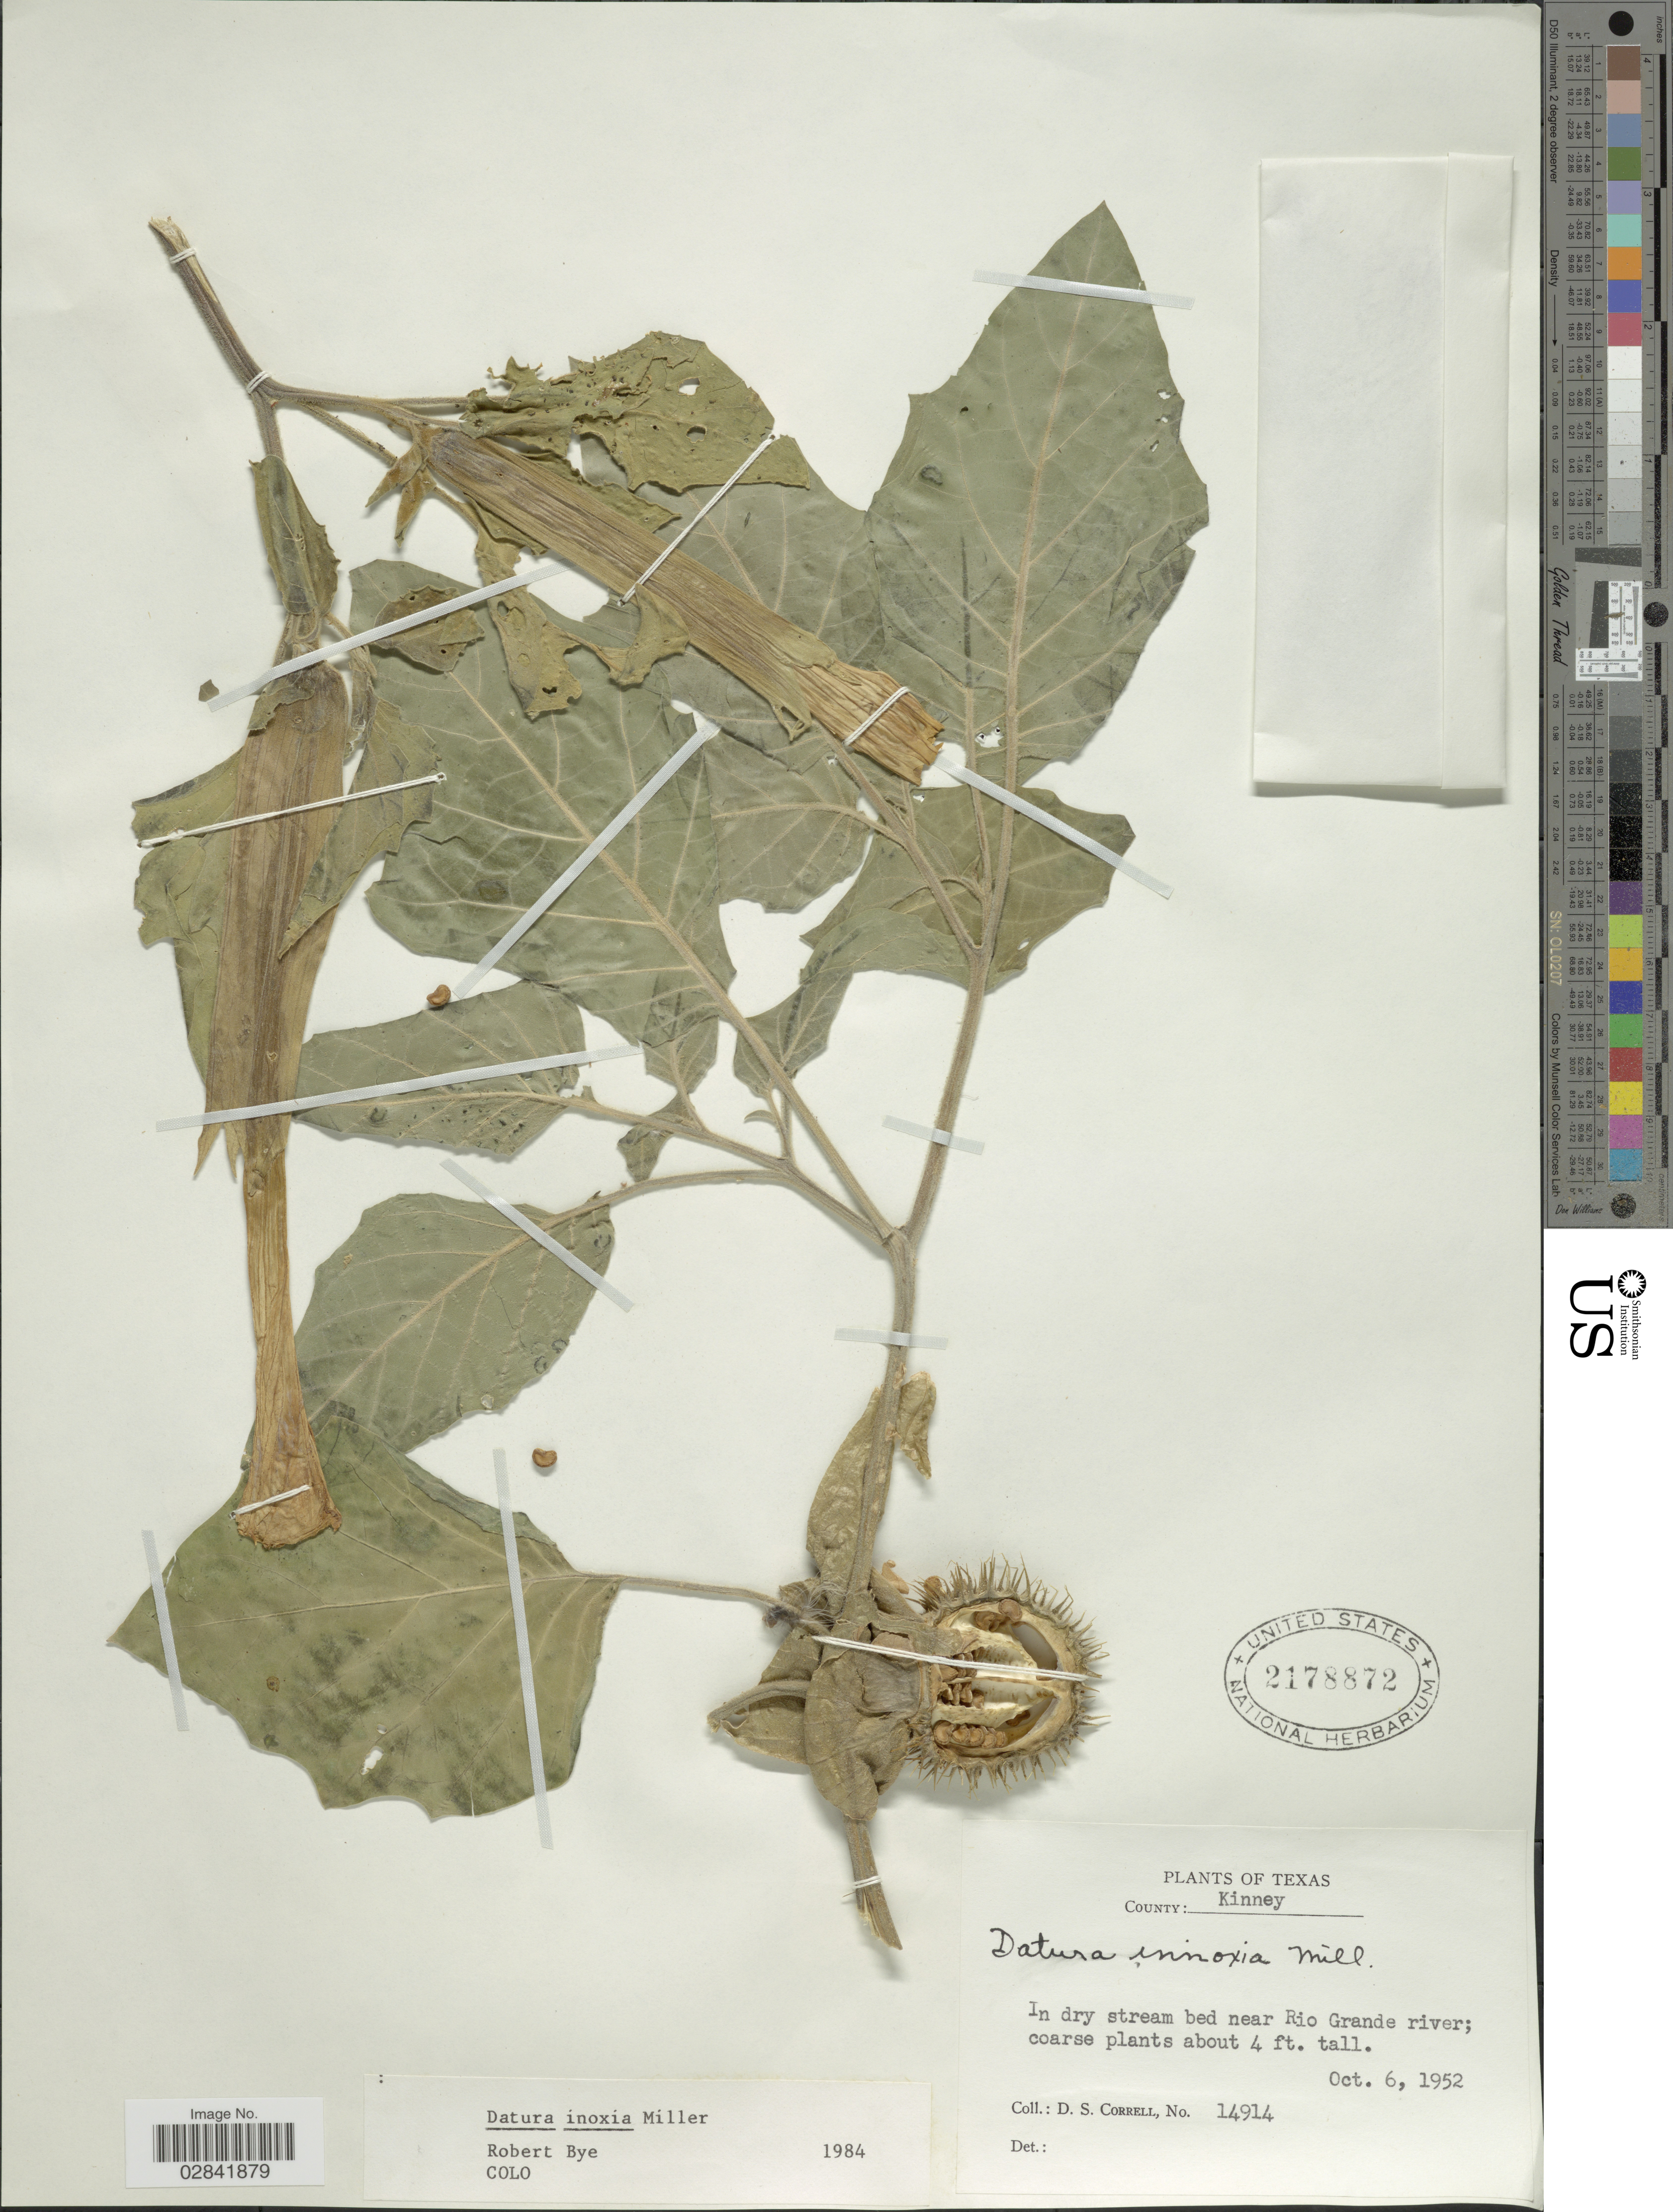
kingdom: Plantae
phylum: Tracheophyta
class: Magnoliopsida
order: Solanales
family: Solanaceae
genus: Datura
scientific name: Datura innoxia subsp. quinquecuspidata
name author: (Torr.) A.S. Barclay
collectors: D. S. Correll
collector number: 14914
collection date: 1952-10-06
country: United States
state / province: Texas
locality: County: Kinney. In dry stream bed near Rio Grande river.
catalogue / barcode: US 2178872